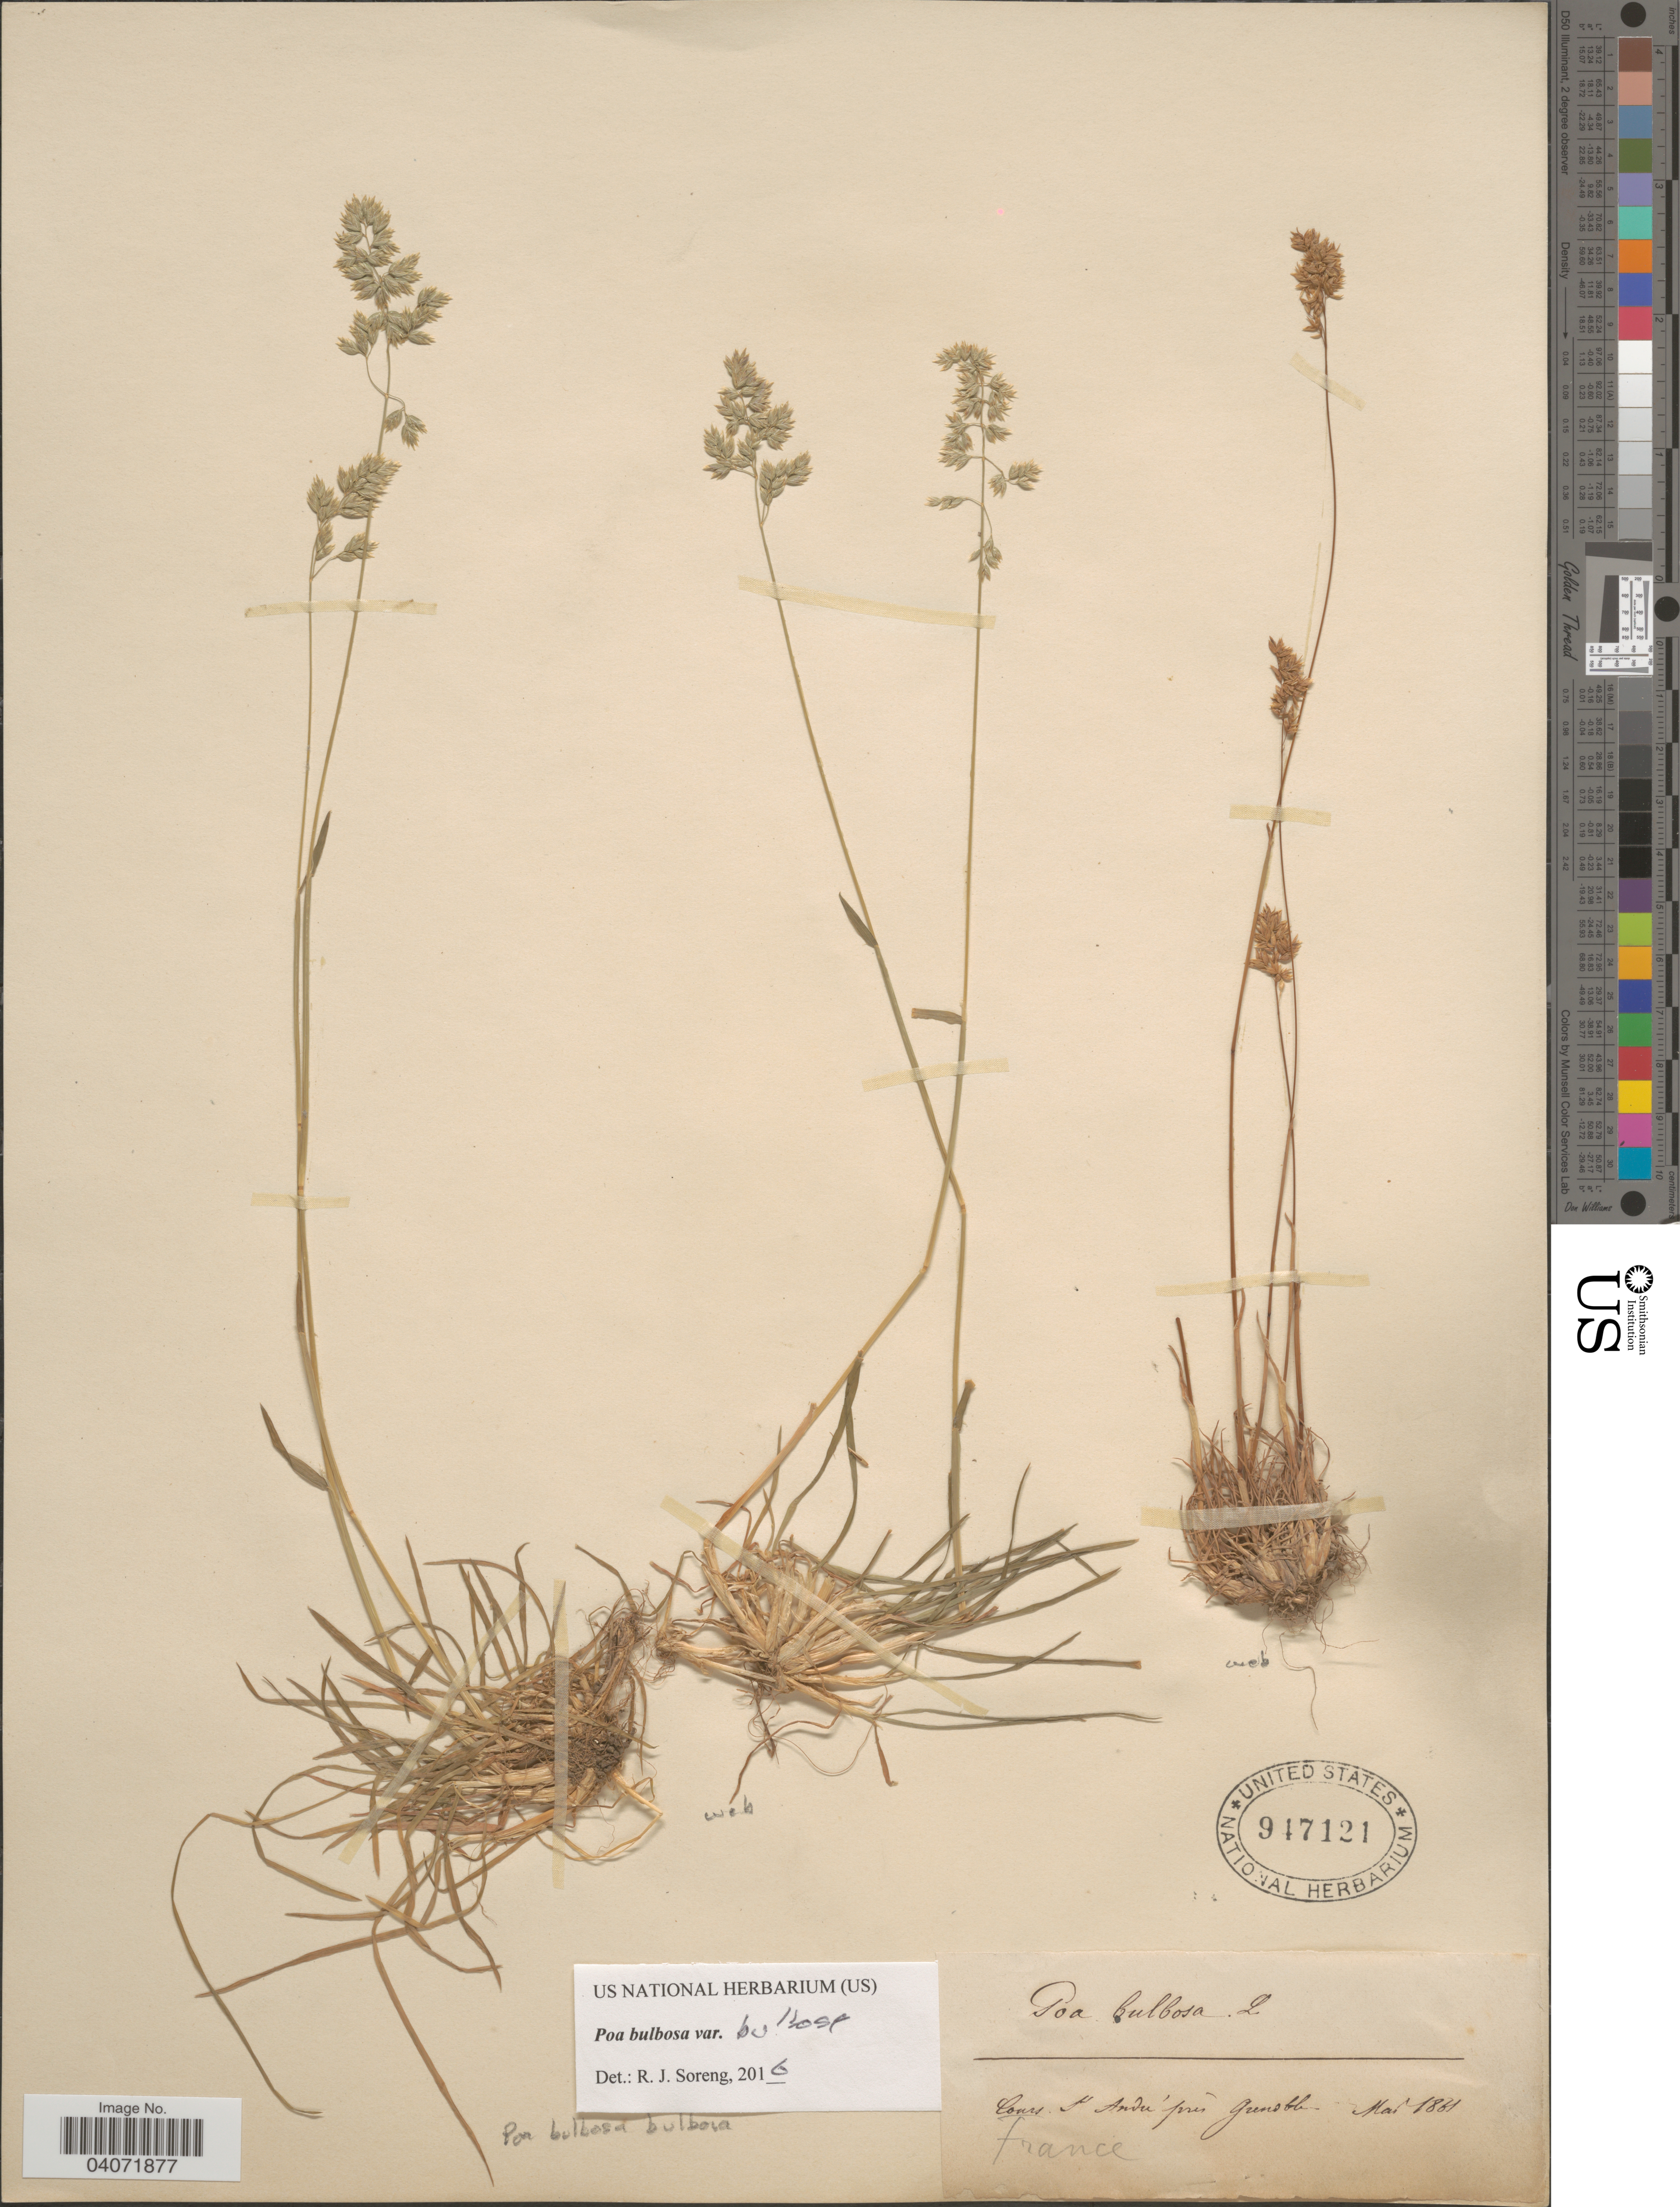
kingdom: Plantae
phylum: Tracheophyta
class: Liliopsida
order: Poales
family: Poaceae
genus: Poa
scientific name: Poa bulbosa subsp. bulbosa var. bulbosa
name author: L.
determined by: Soreng, Robert J., Research Associate (BOT), Smithsonian Institution - National Museum of Natural History (UNITED STATES)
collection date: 1881-05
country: France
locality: Lours. St. Andu prés Grenoble.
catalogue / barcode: US 947121